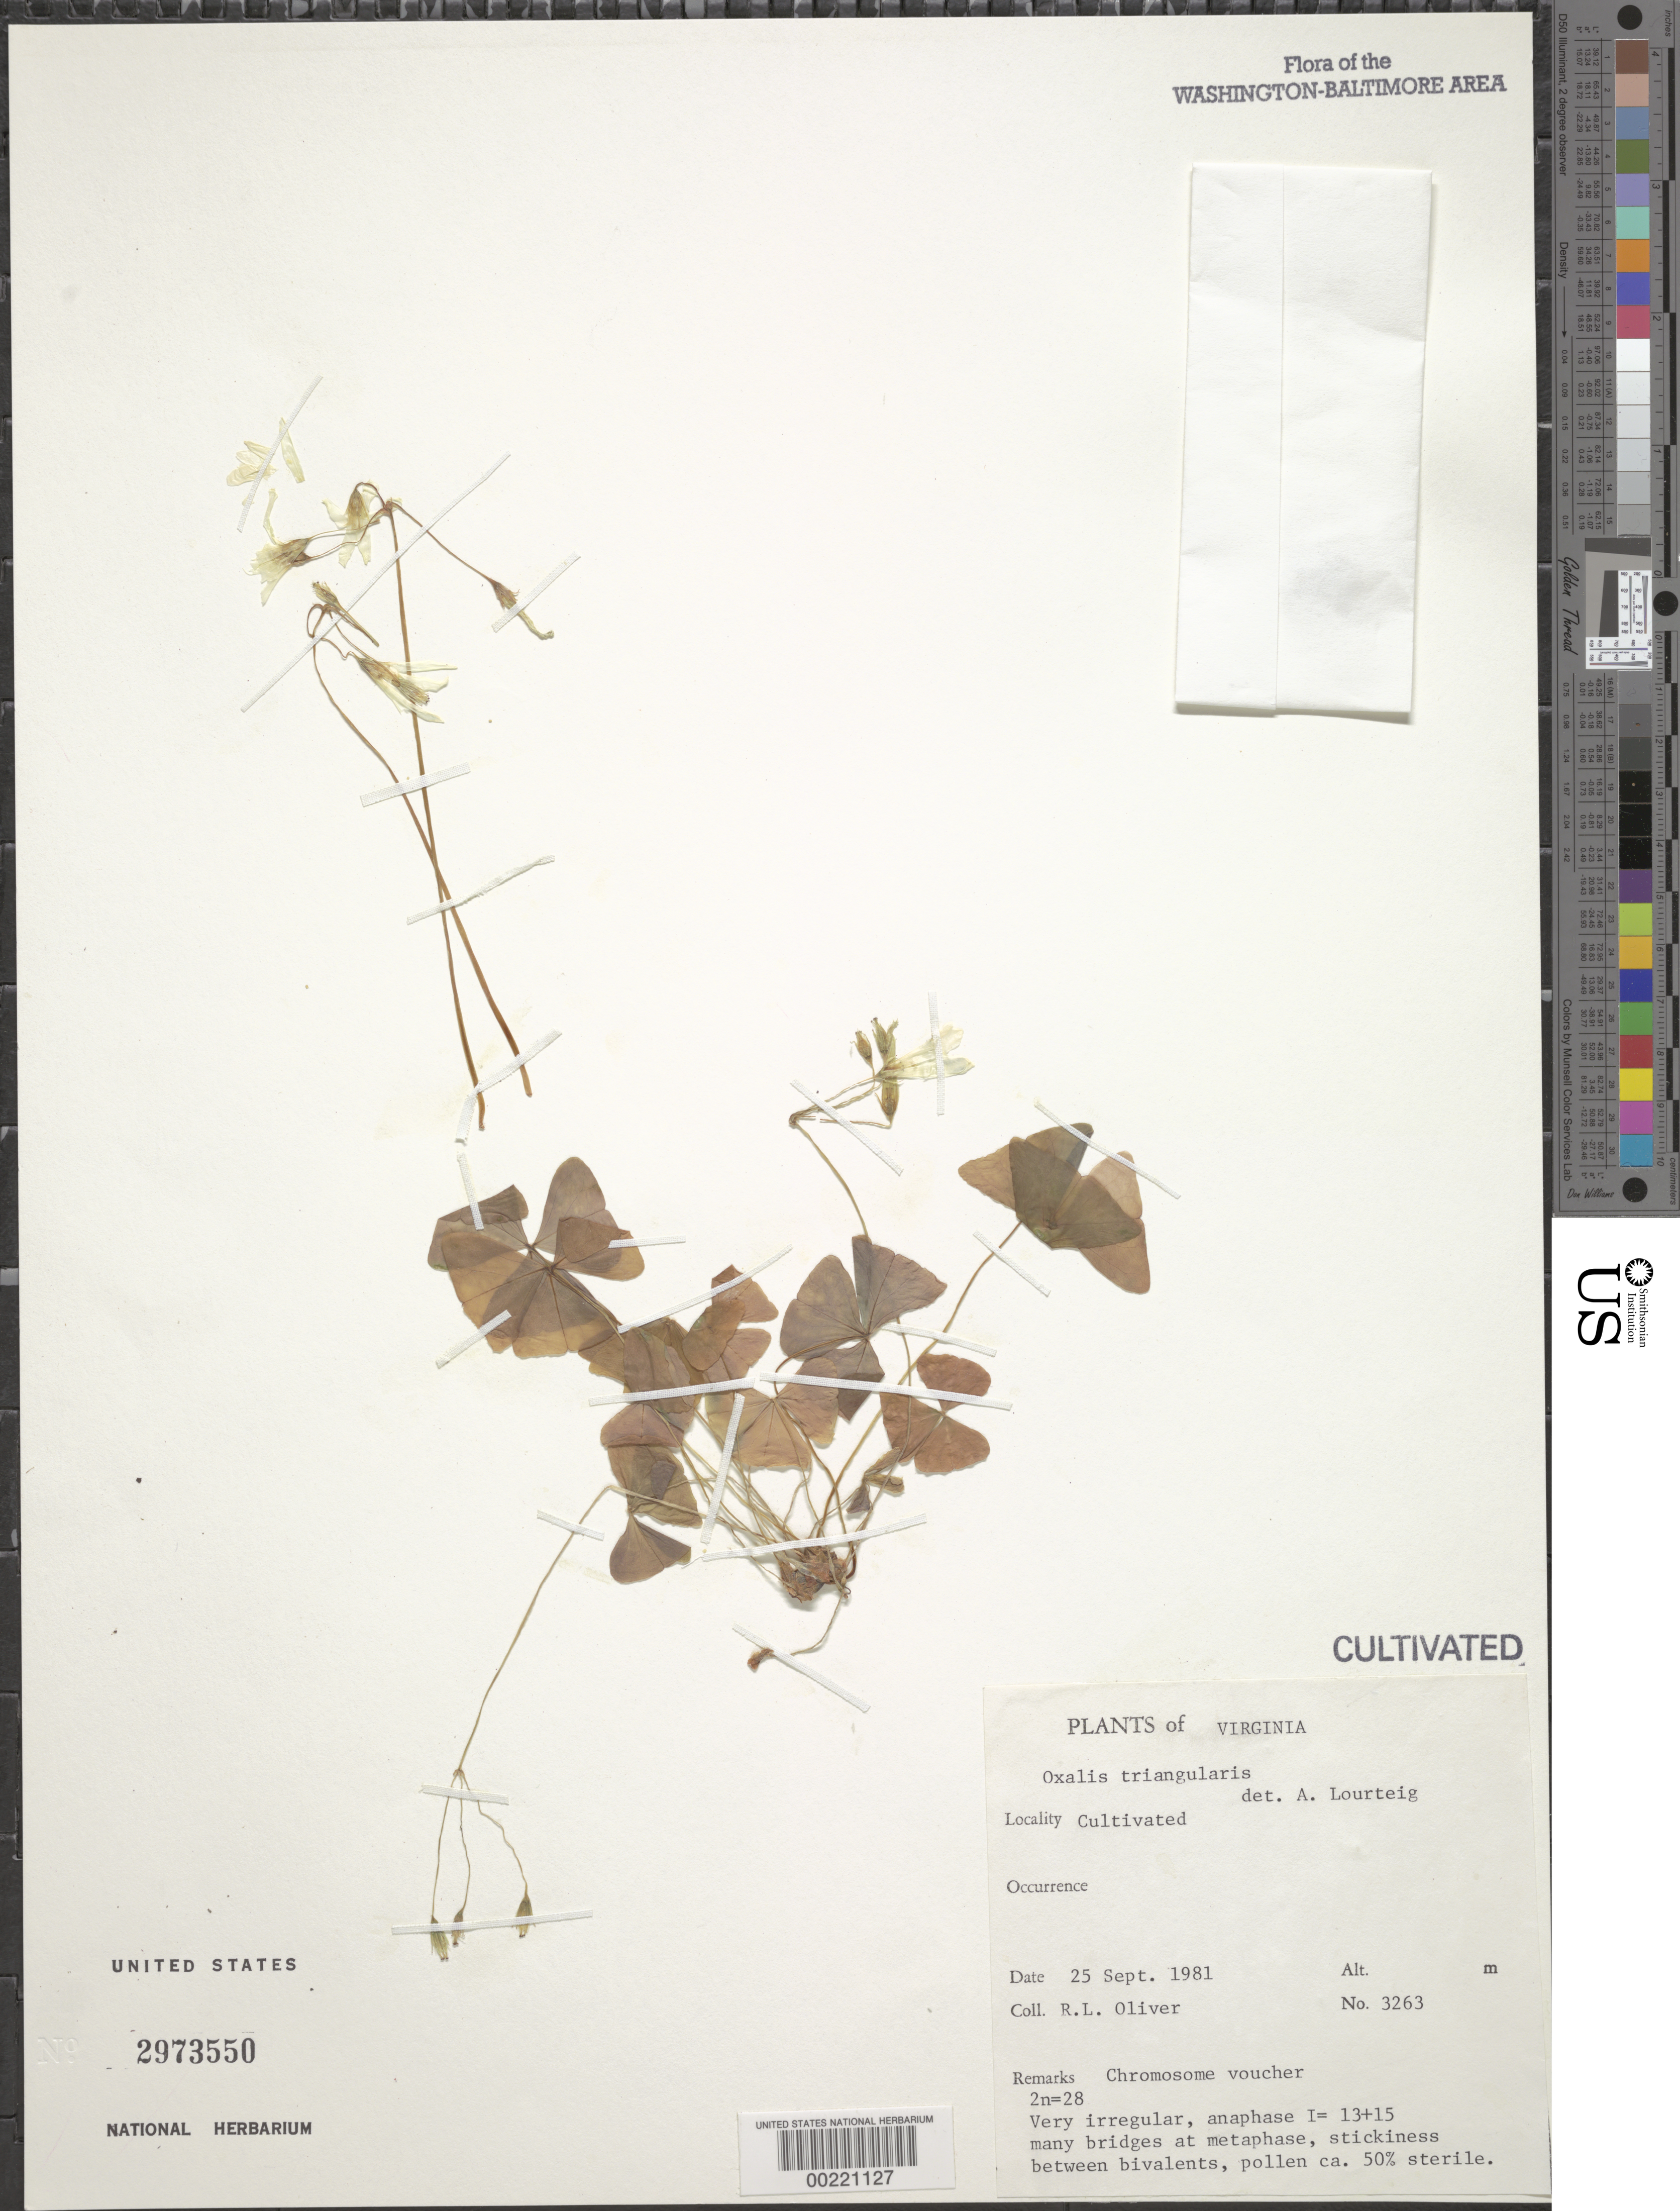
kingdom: Plantae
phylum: Tracheophyta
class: Magnoliopsida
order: Oxalidales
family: Oxalidaceae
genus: Oxalis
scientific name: Oxalis triangularis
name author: A. St.-Hil.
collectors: R. L. Oliver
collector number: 3263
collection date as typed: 25 Sep 1981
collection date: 1981-09-25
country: United States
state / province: Virginia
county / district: Fairfax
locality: West Falls Church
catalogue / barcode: US 2973550